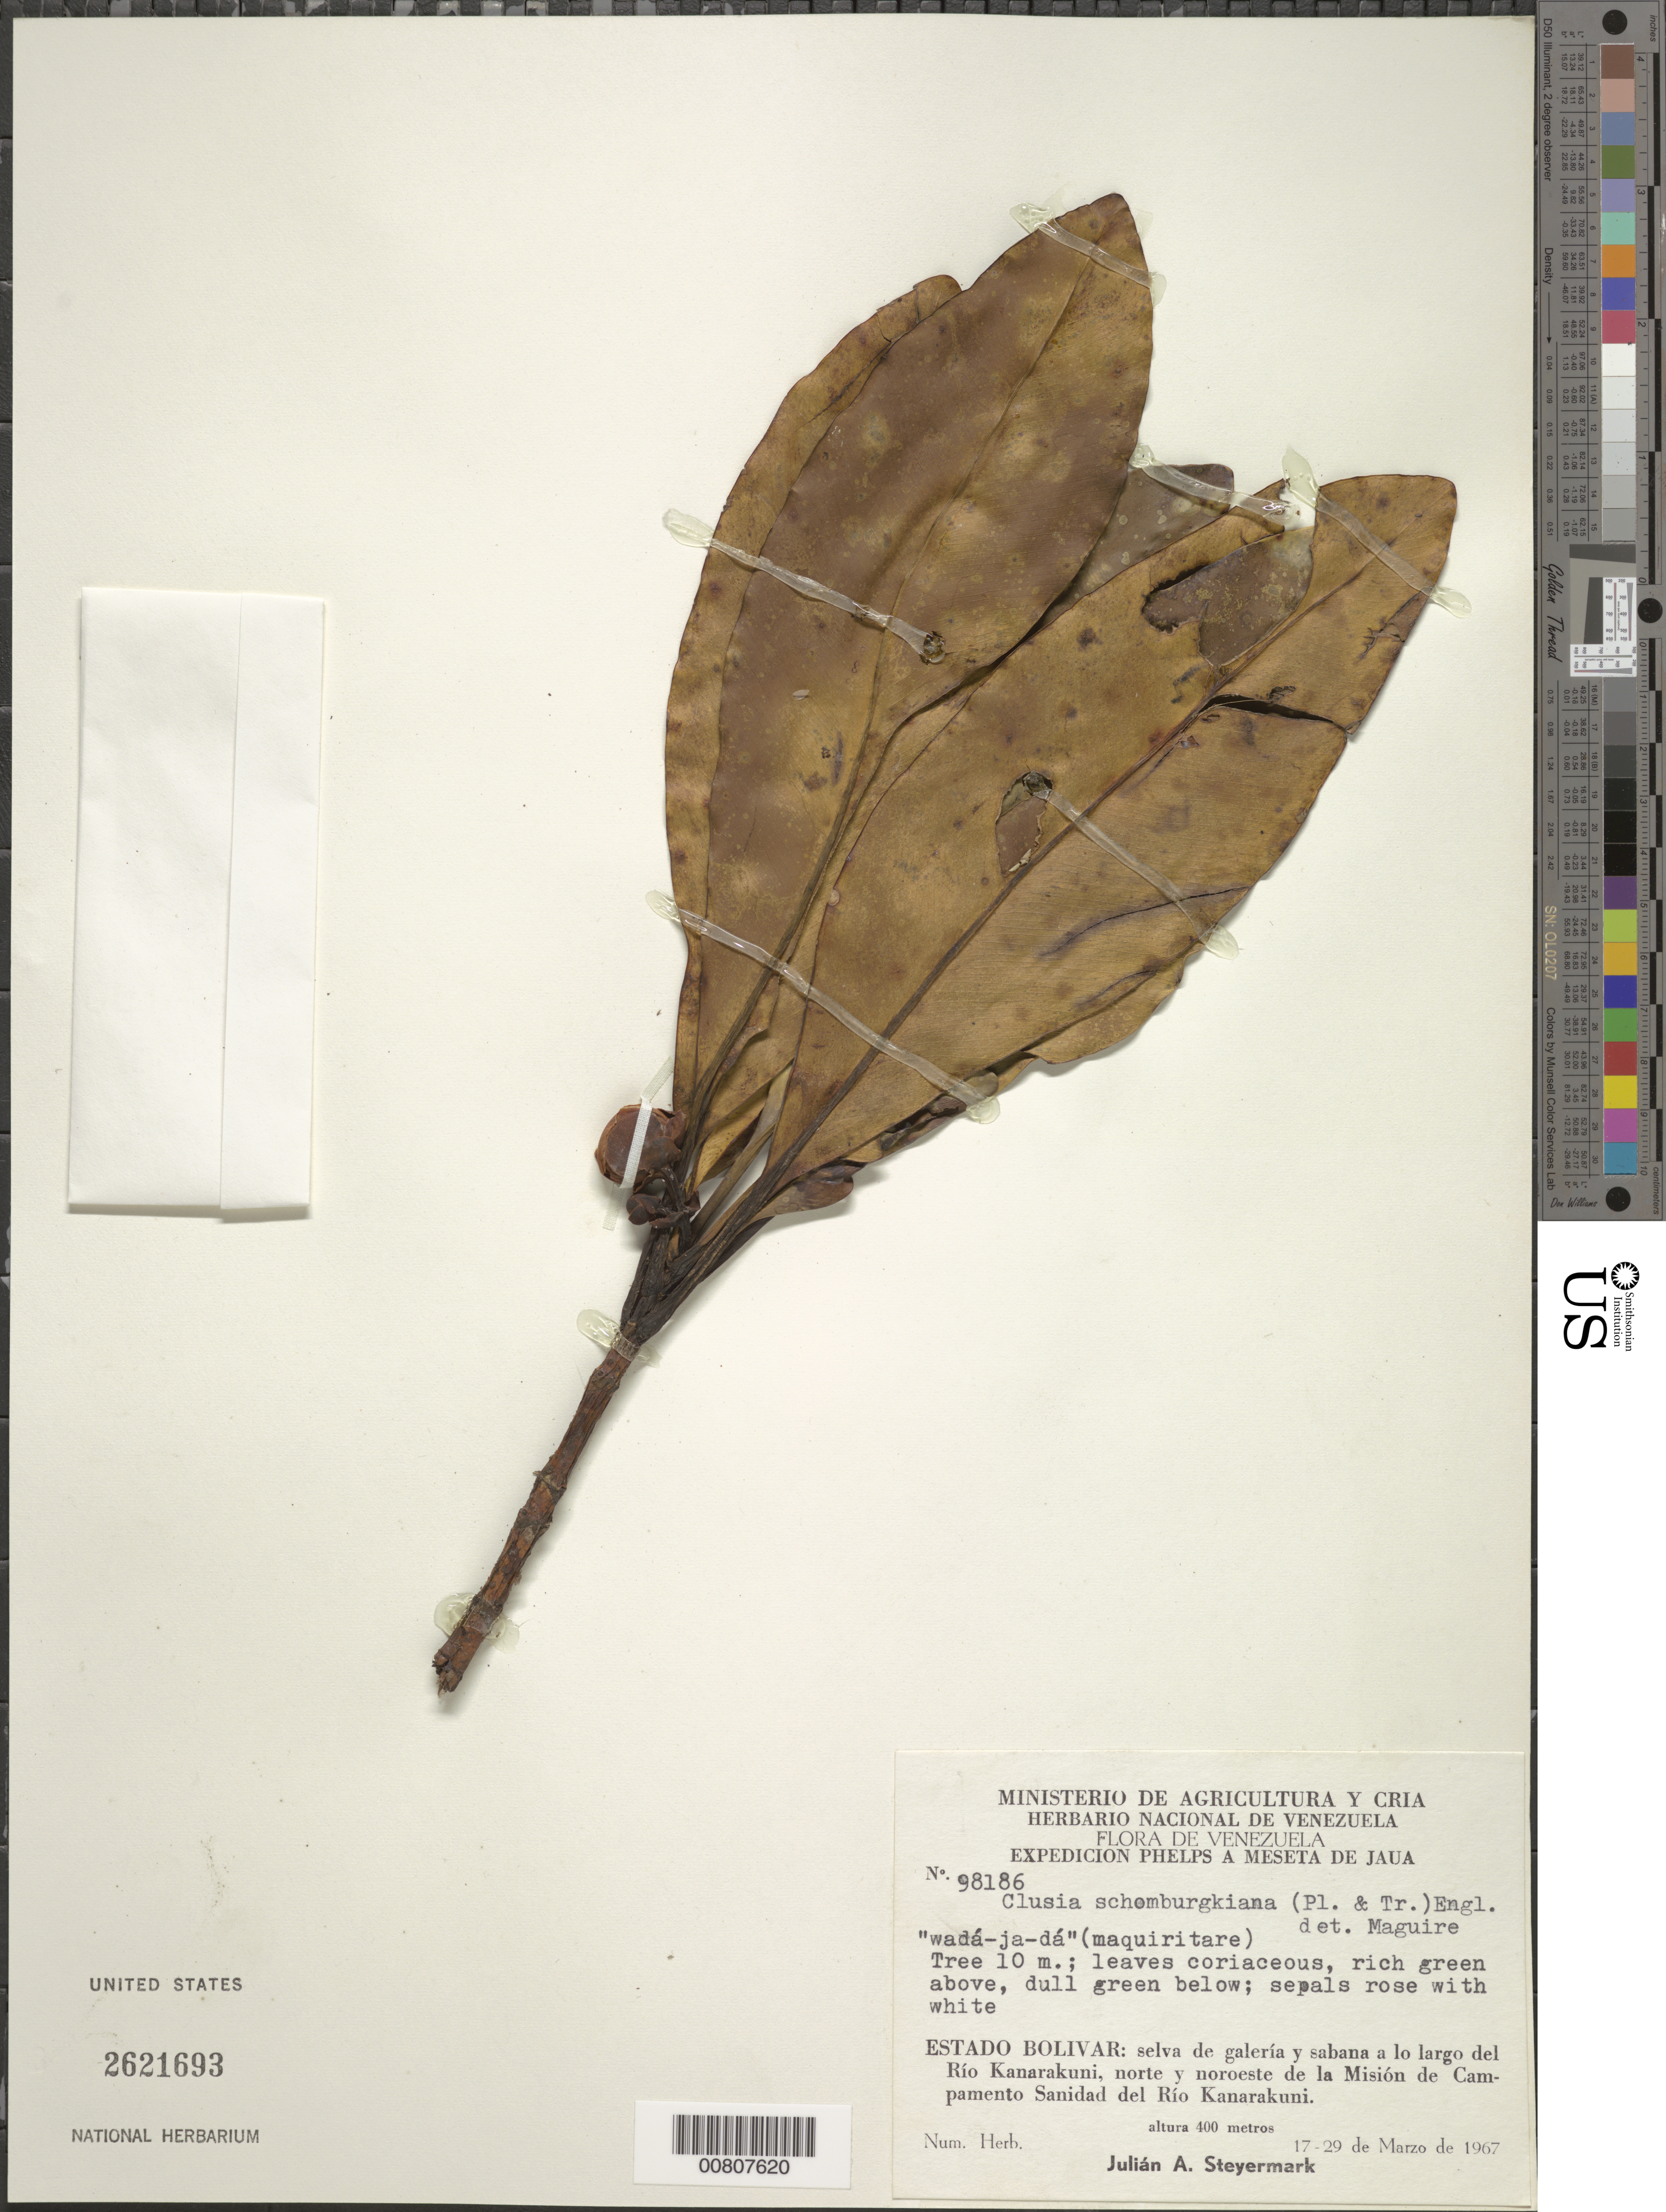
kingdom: Plantae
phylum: Tracheophyta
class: Magnoliopsida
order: Malpighiales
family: Clusiaceae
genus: Clusia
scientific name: Clusia schomburgkiana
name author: (Planch. & Triana) Benth. ex Engl.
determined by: Maguire, Bassett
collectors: J. Steyermark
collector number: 98186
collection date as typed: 17-Mar-67 to 29-Mar-67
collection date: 1967-03-17/1967-03-29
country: Venezuela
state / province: Bolívar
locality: Río Kanarakuni, N and NW of Mision de Campamento Sanidad del Río Kanarakuni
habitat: Gallery forest and savanna along river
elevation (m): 400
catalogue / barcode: US 2621693